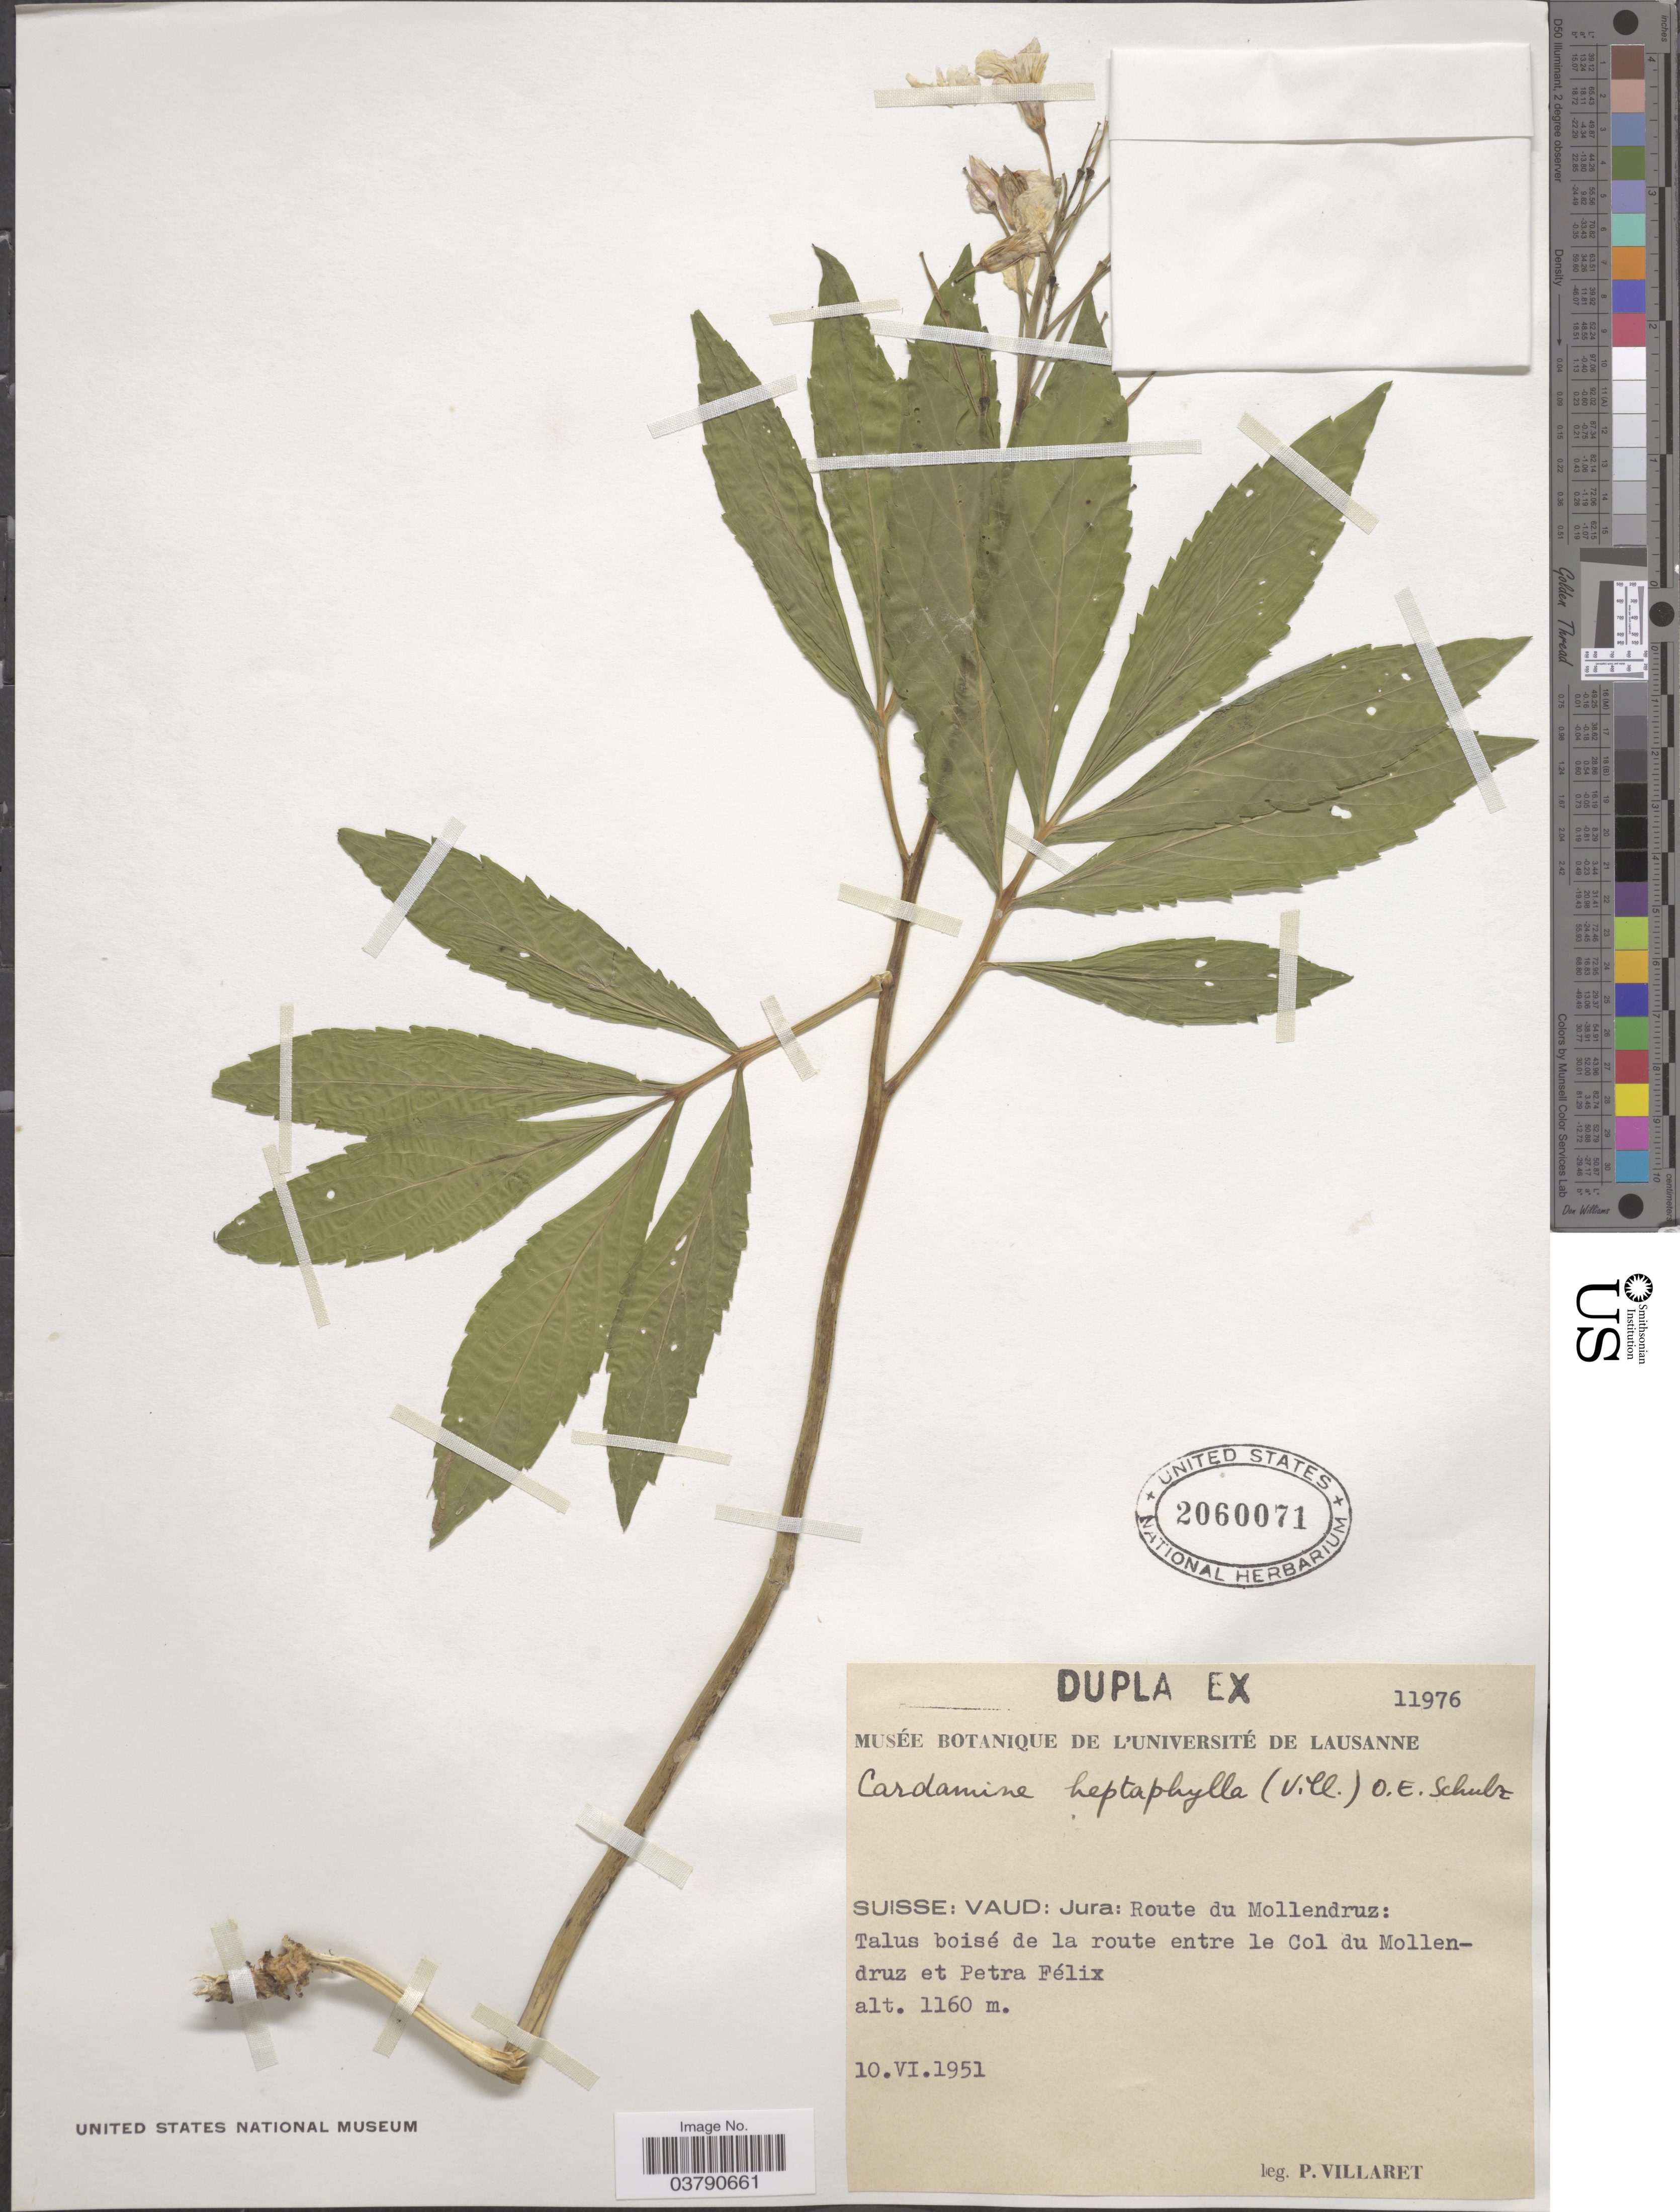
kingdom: Plantae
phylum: Tracheophyta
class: Magnoliopsida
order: Brassicales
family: Brassicaceae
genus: Cardamine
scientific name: Cardamine heptaphylla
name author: (Vill.) O.E. Schulz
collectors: P. Villaret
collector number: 11976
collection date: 1951-06-10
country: Switzerland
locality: Suisse: Vaud: Jura: Route du Mollendruz: Talus boisé de la route entre le Col du Mollendruz et Petra Félix.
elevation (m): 1160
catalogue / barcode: US 2060071